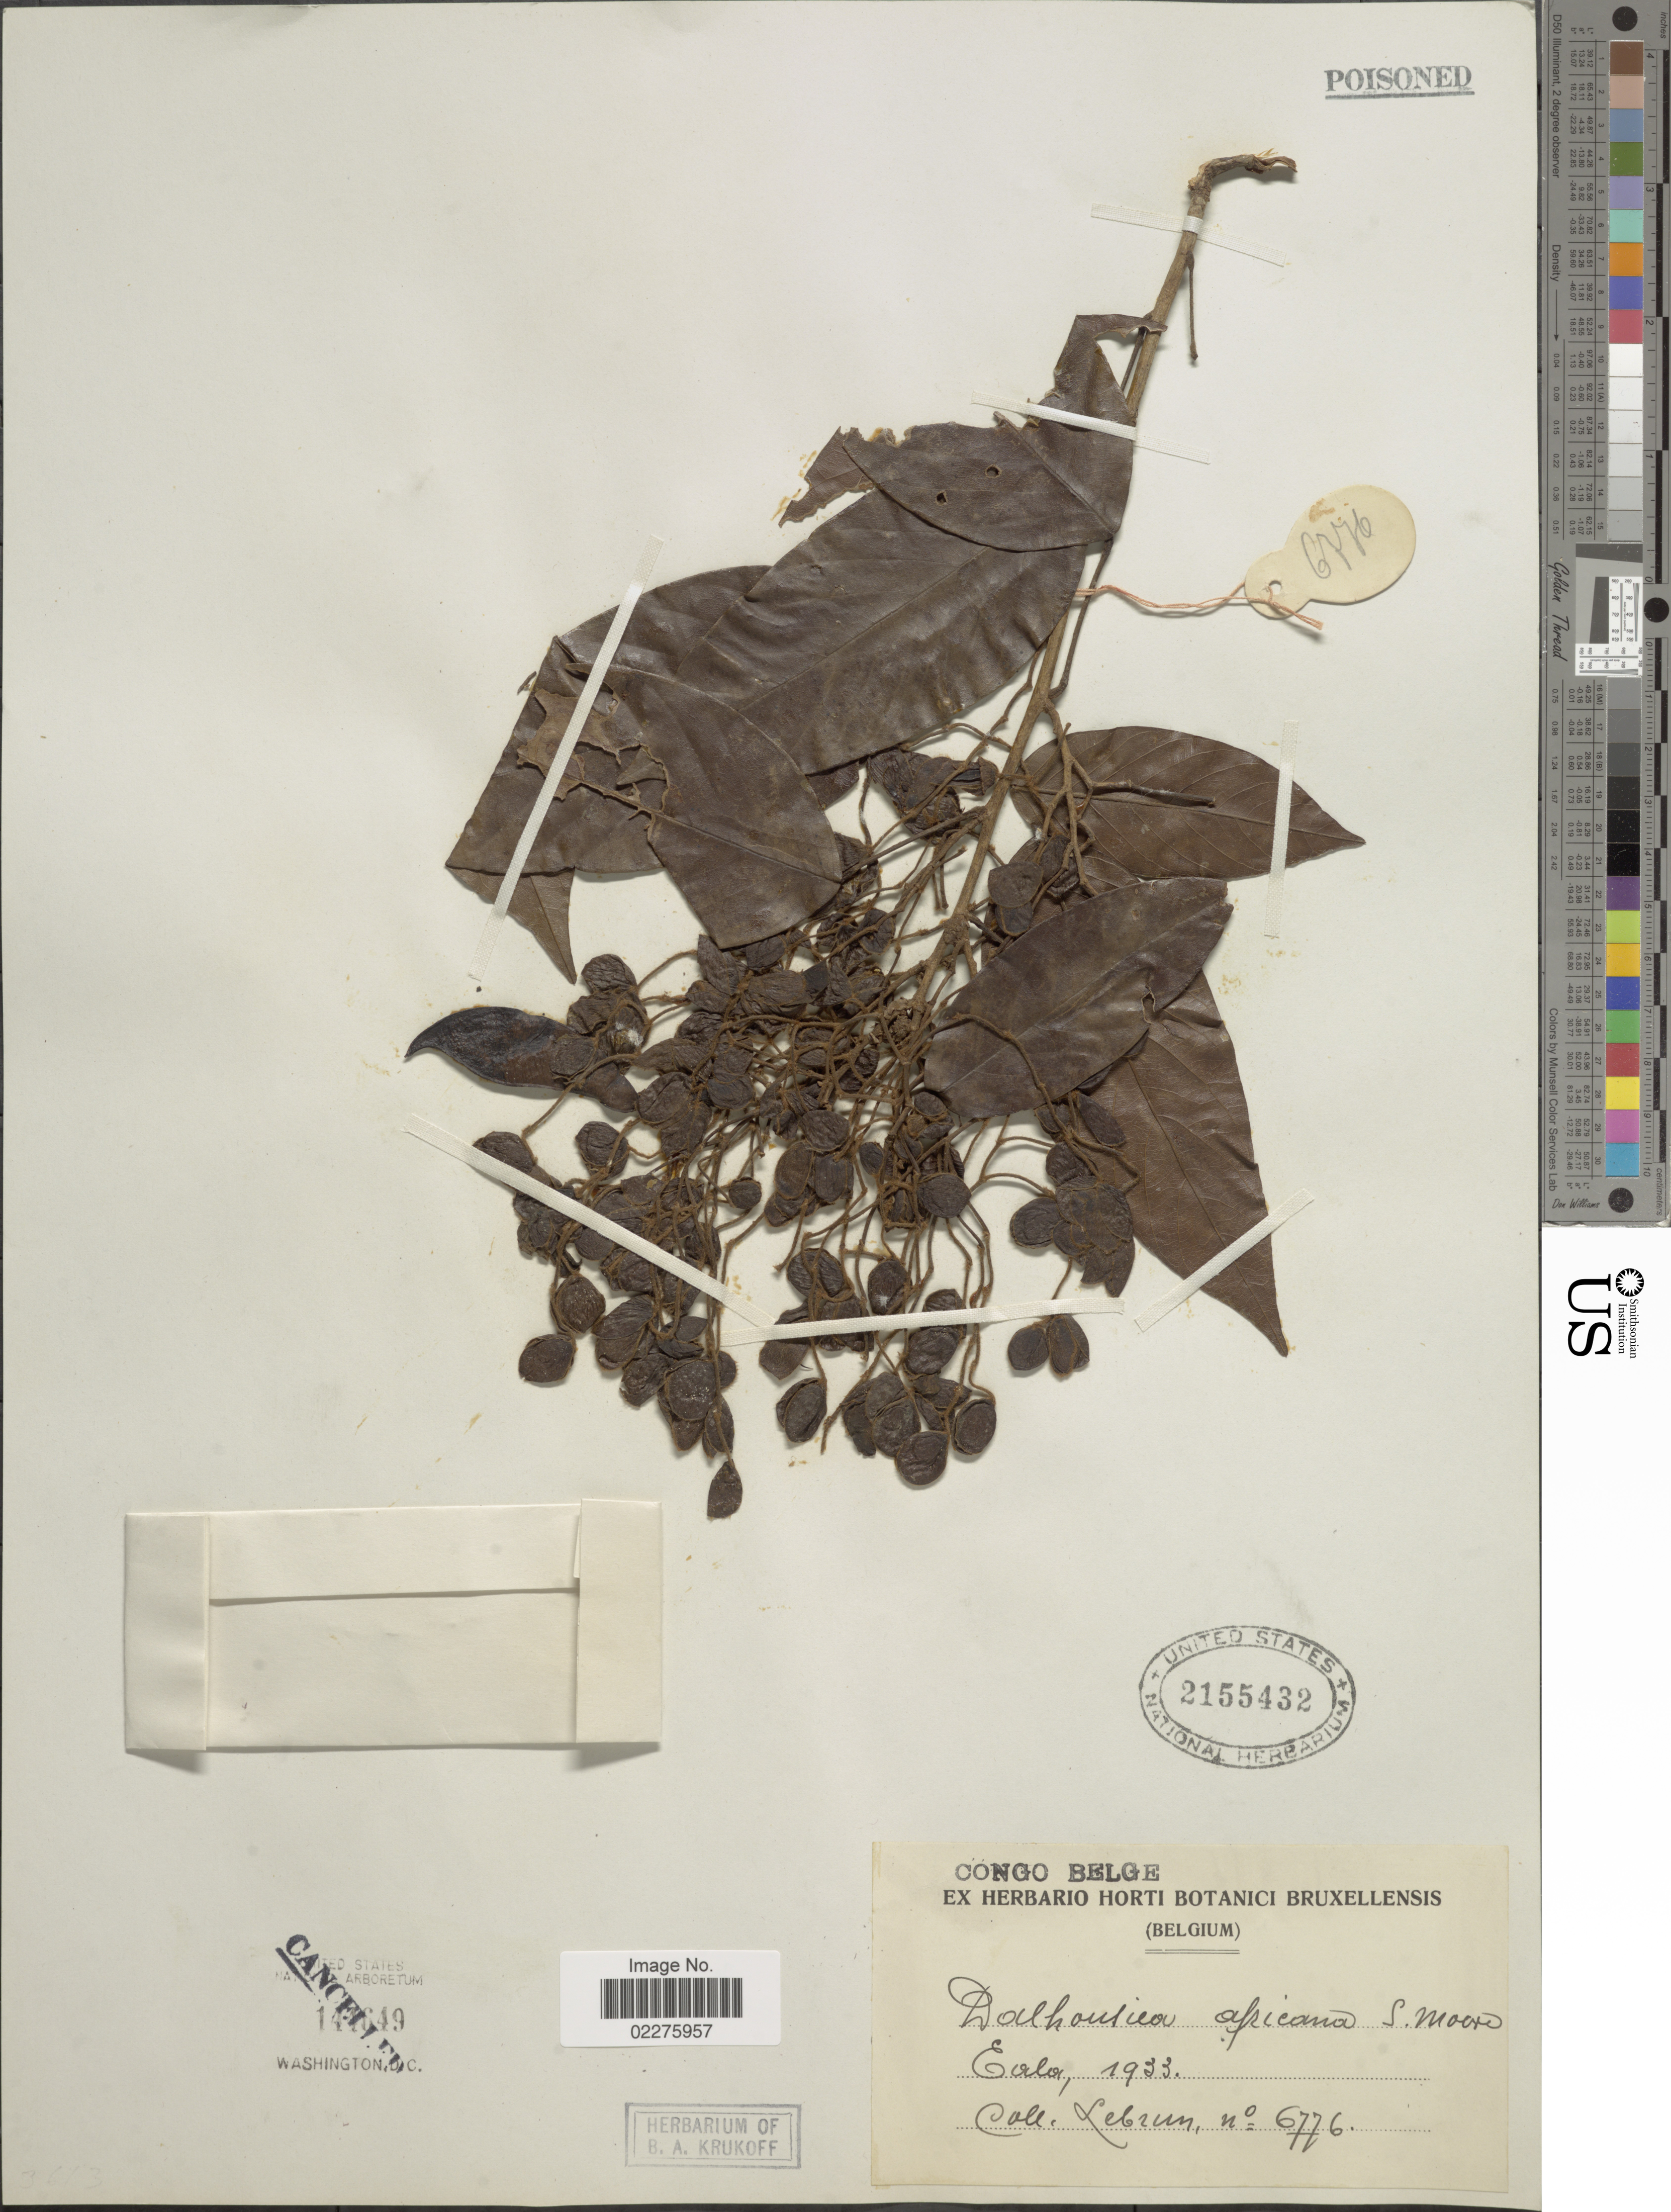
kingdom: Plantae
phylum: Tracheophyta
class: Magnoliopsida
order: Fabales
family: Fabaceae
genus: Dalhousiea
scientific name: Dalhousiea africana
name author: S. Moore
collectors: J.A. Lebrun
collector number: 6776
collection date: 1933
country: Congo, Democratic Republic of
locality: Congo Belge, Eala.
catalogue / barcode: US 2155432